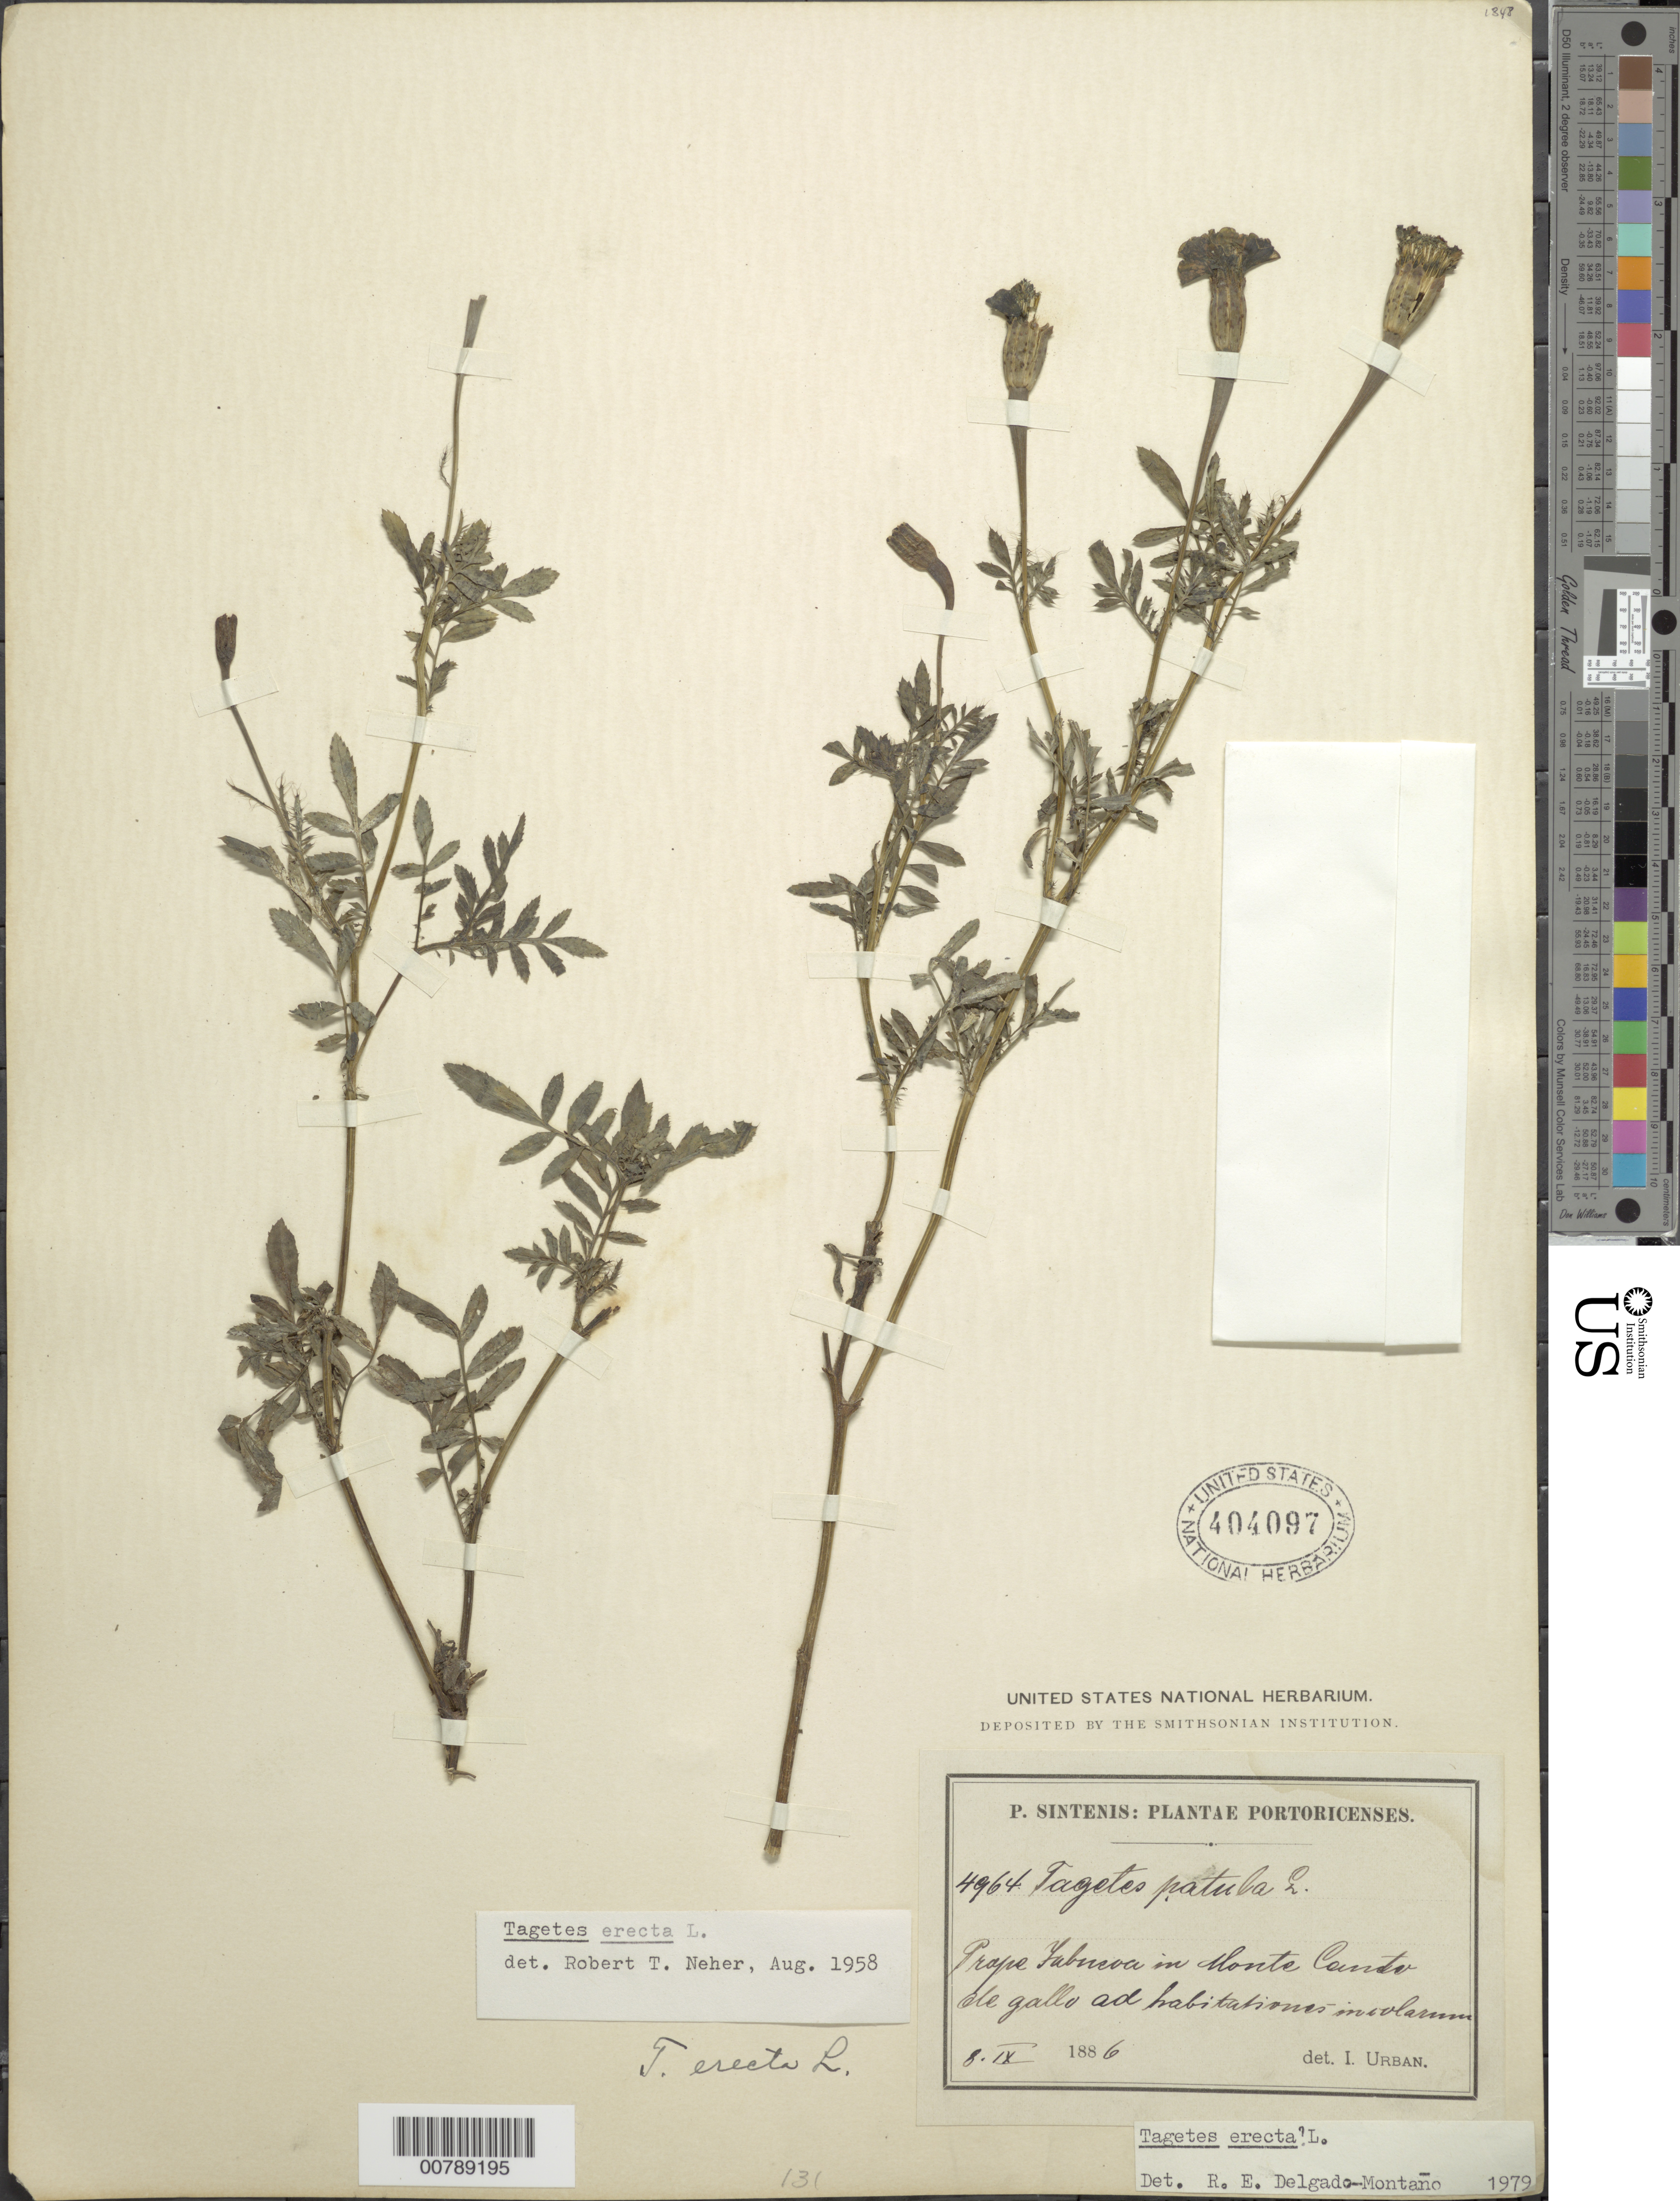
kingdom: Plantae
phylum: Tracheophyta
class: Magnoliopsida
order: Asterales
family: Asteraceae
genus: Tagetes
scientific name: Tagetes erecta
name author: L.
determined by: Delgado-Montano, R. E.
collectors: P. Sintenis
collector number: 4964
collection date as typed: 08 Sep 1886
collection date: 1886-09-08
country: Puerto Rico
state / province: Yabucoa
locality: Prope Yabucoa in Monte Canto de Gallo ad habitationes iniolarum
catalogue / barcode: US 404097